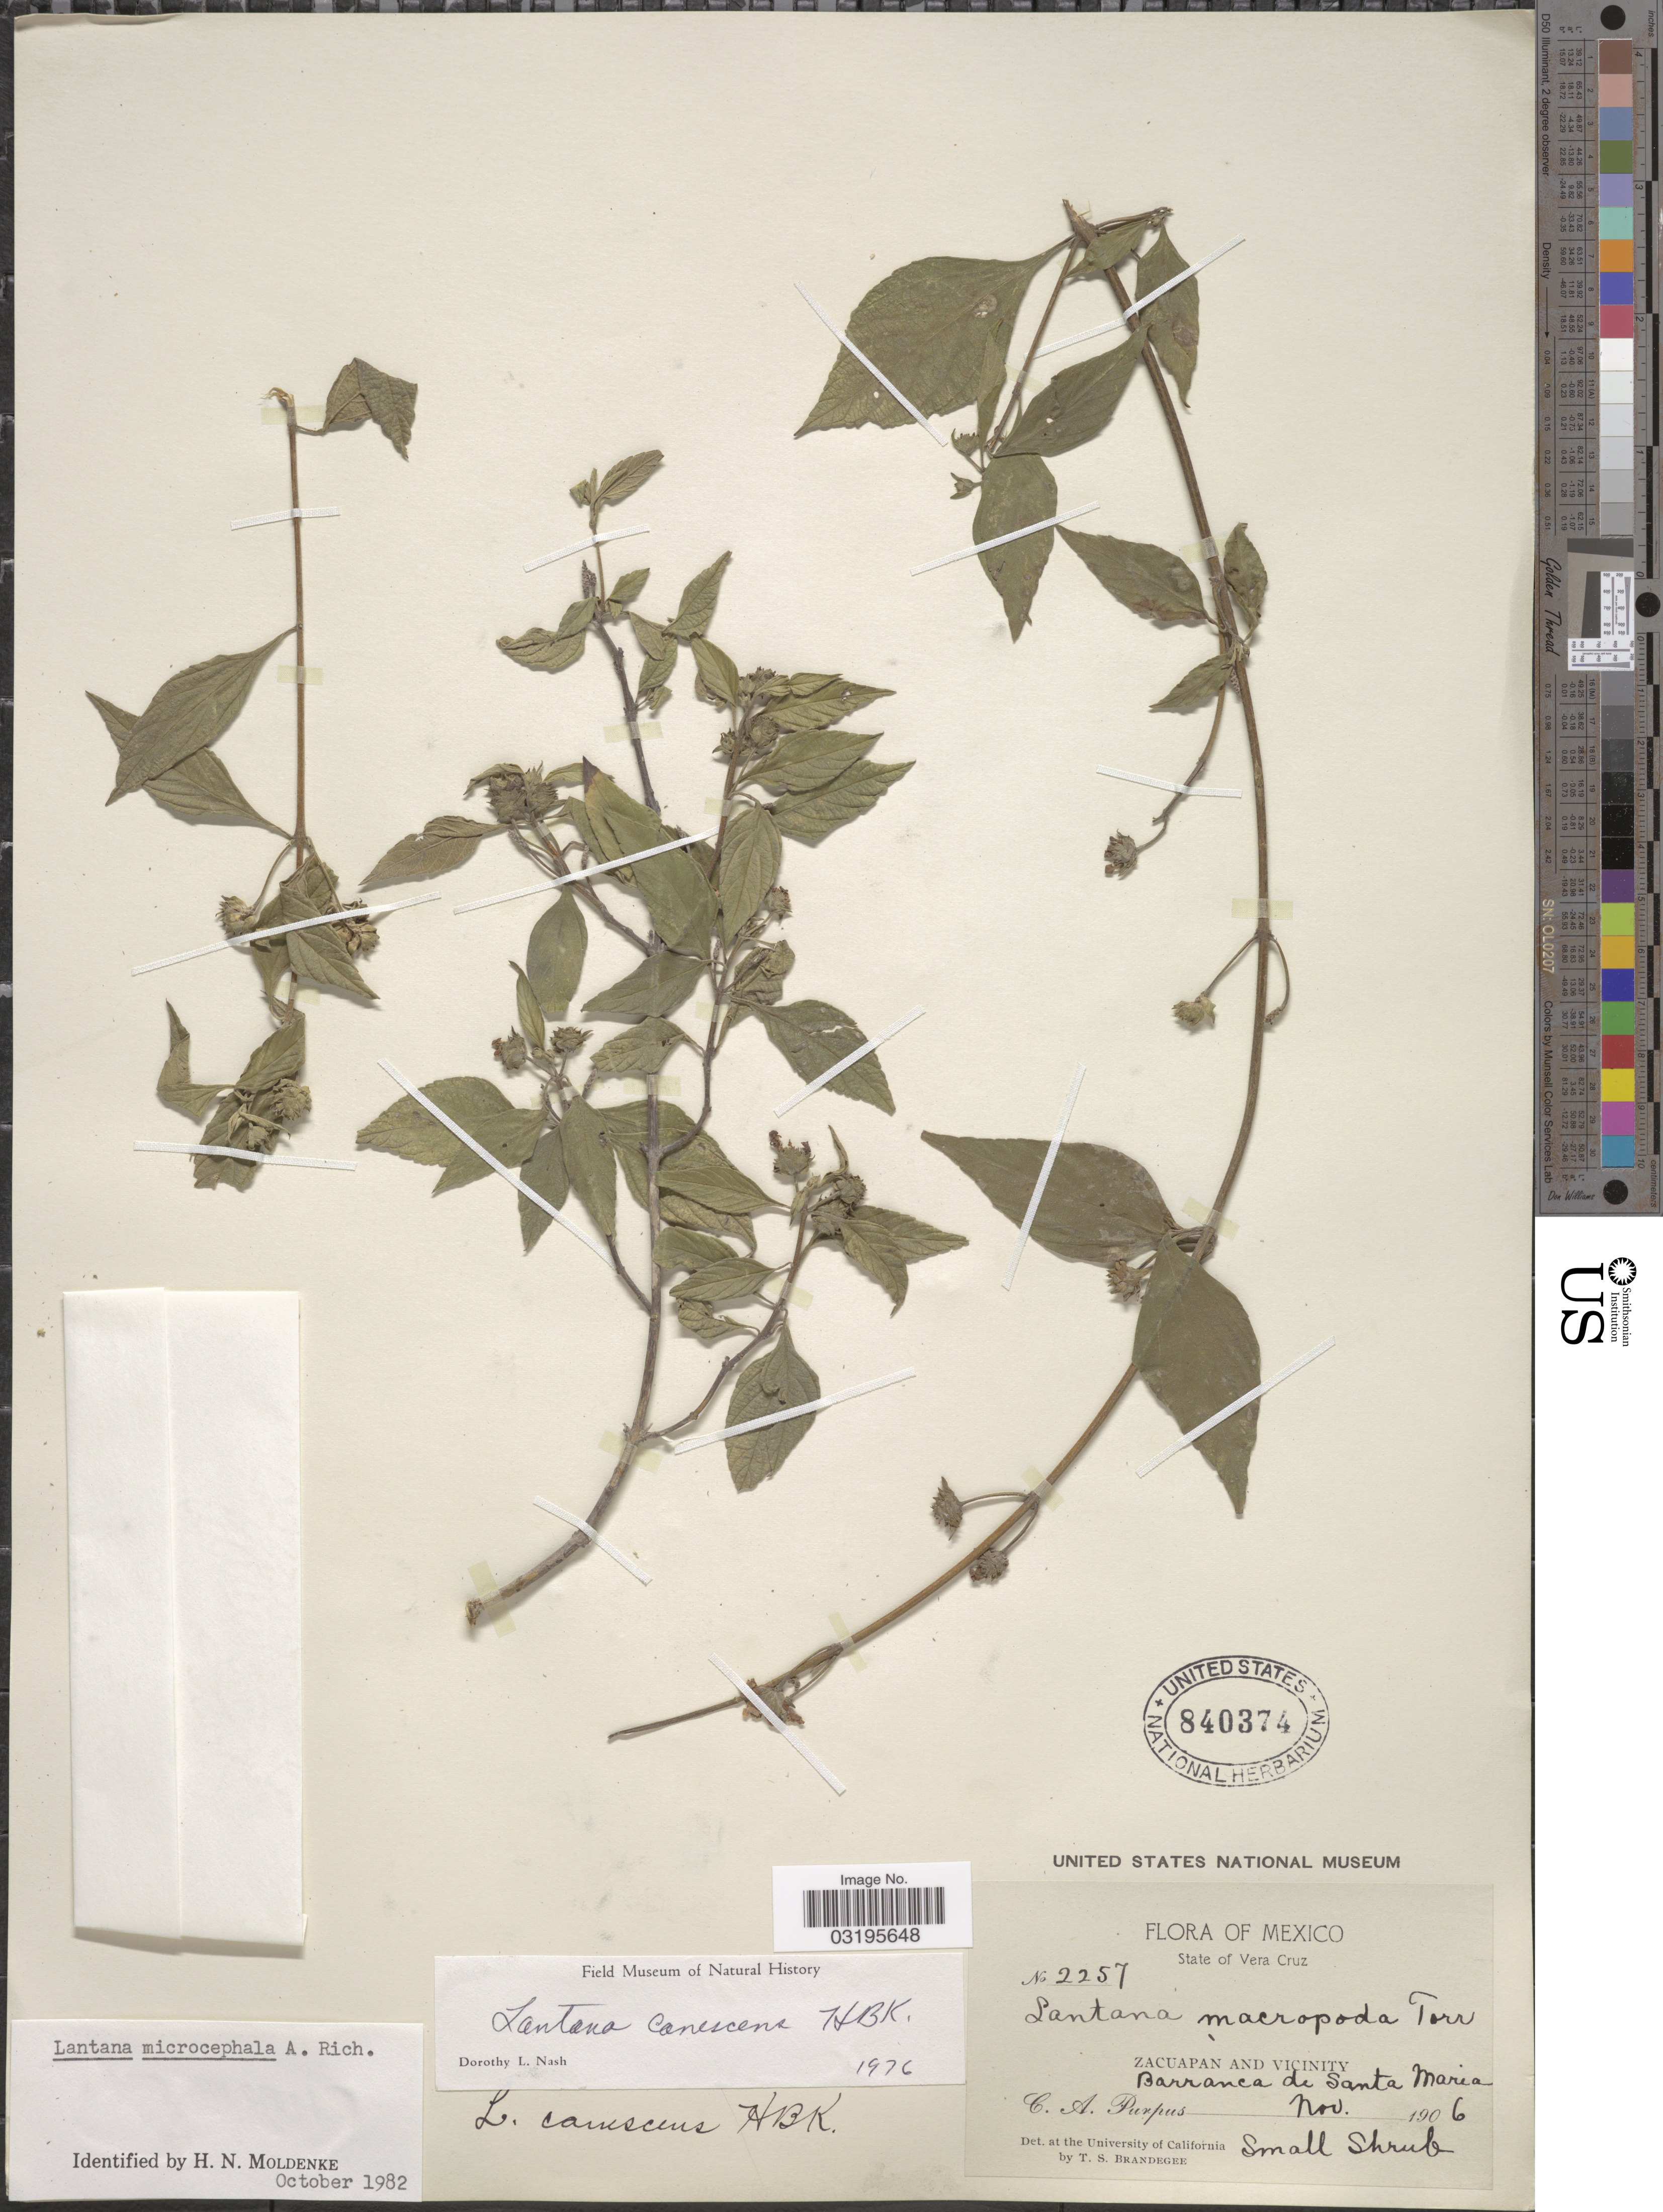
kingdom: Plantae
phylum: Tracheophyta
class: Magnoliopsida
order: Lamiales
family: Verbenaceae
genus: Lantana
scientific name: Lantana microcephala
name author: A. Rich. in Sagra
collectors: C. A. Purpus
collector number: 2257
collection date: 1906-11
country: Mexico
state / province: Veracruz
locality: Vera Cruz. Zacuapan and vicinity. Barranca de Santa Maria.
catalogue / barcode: US 840374